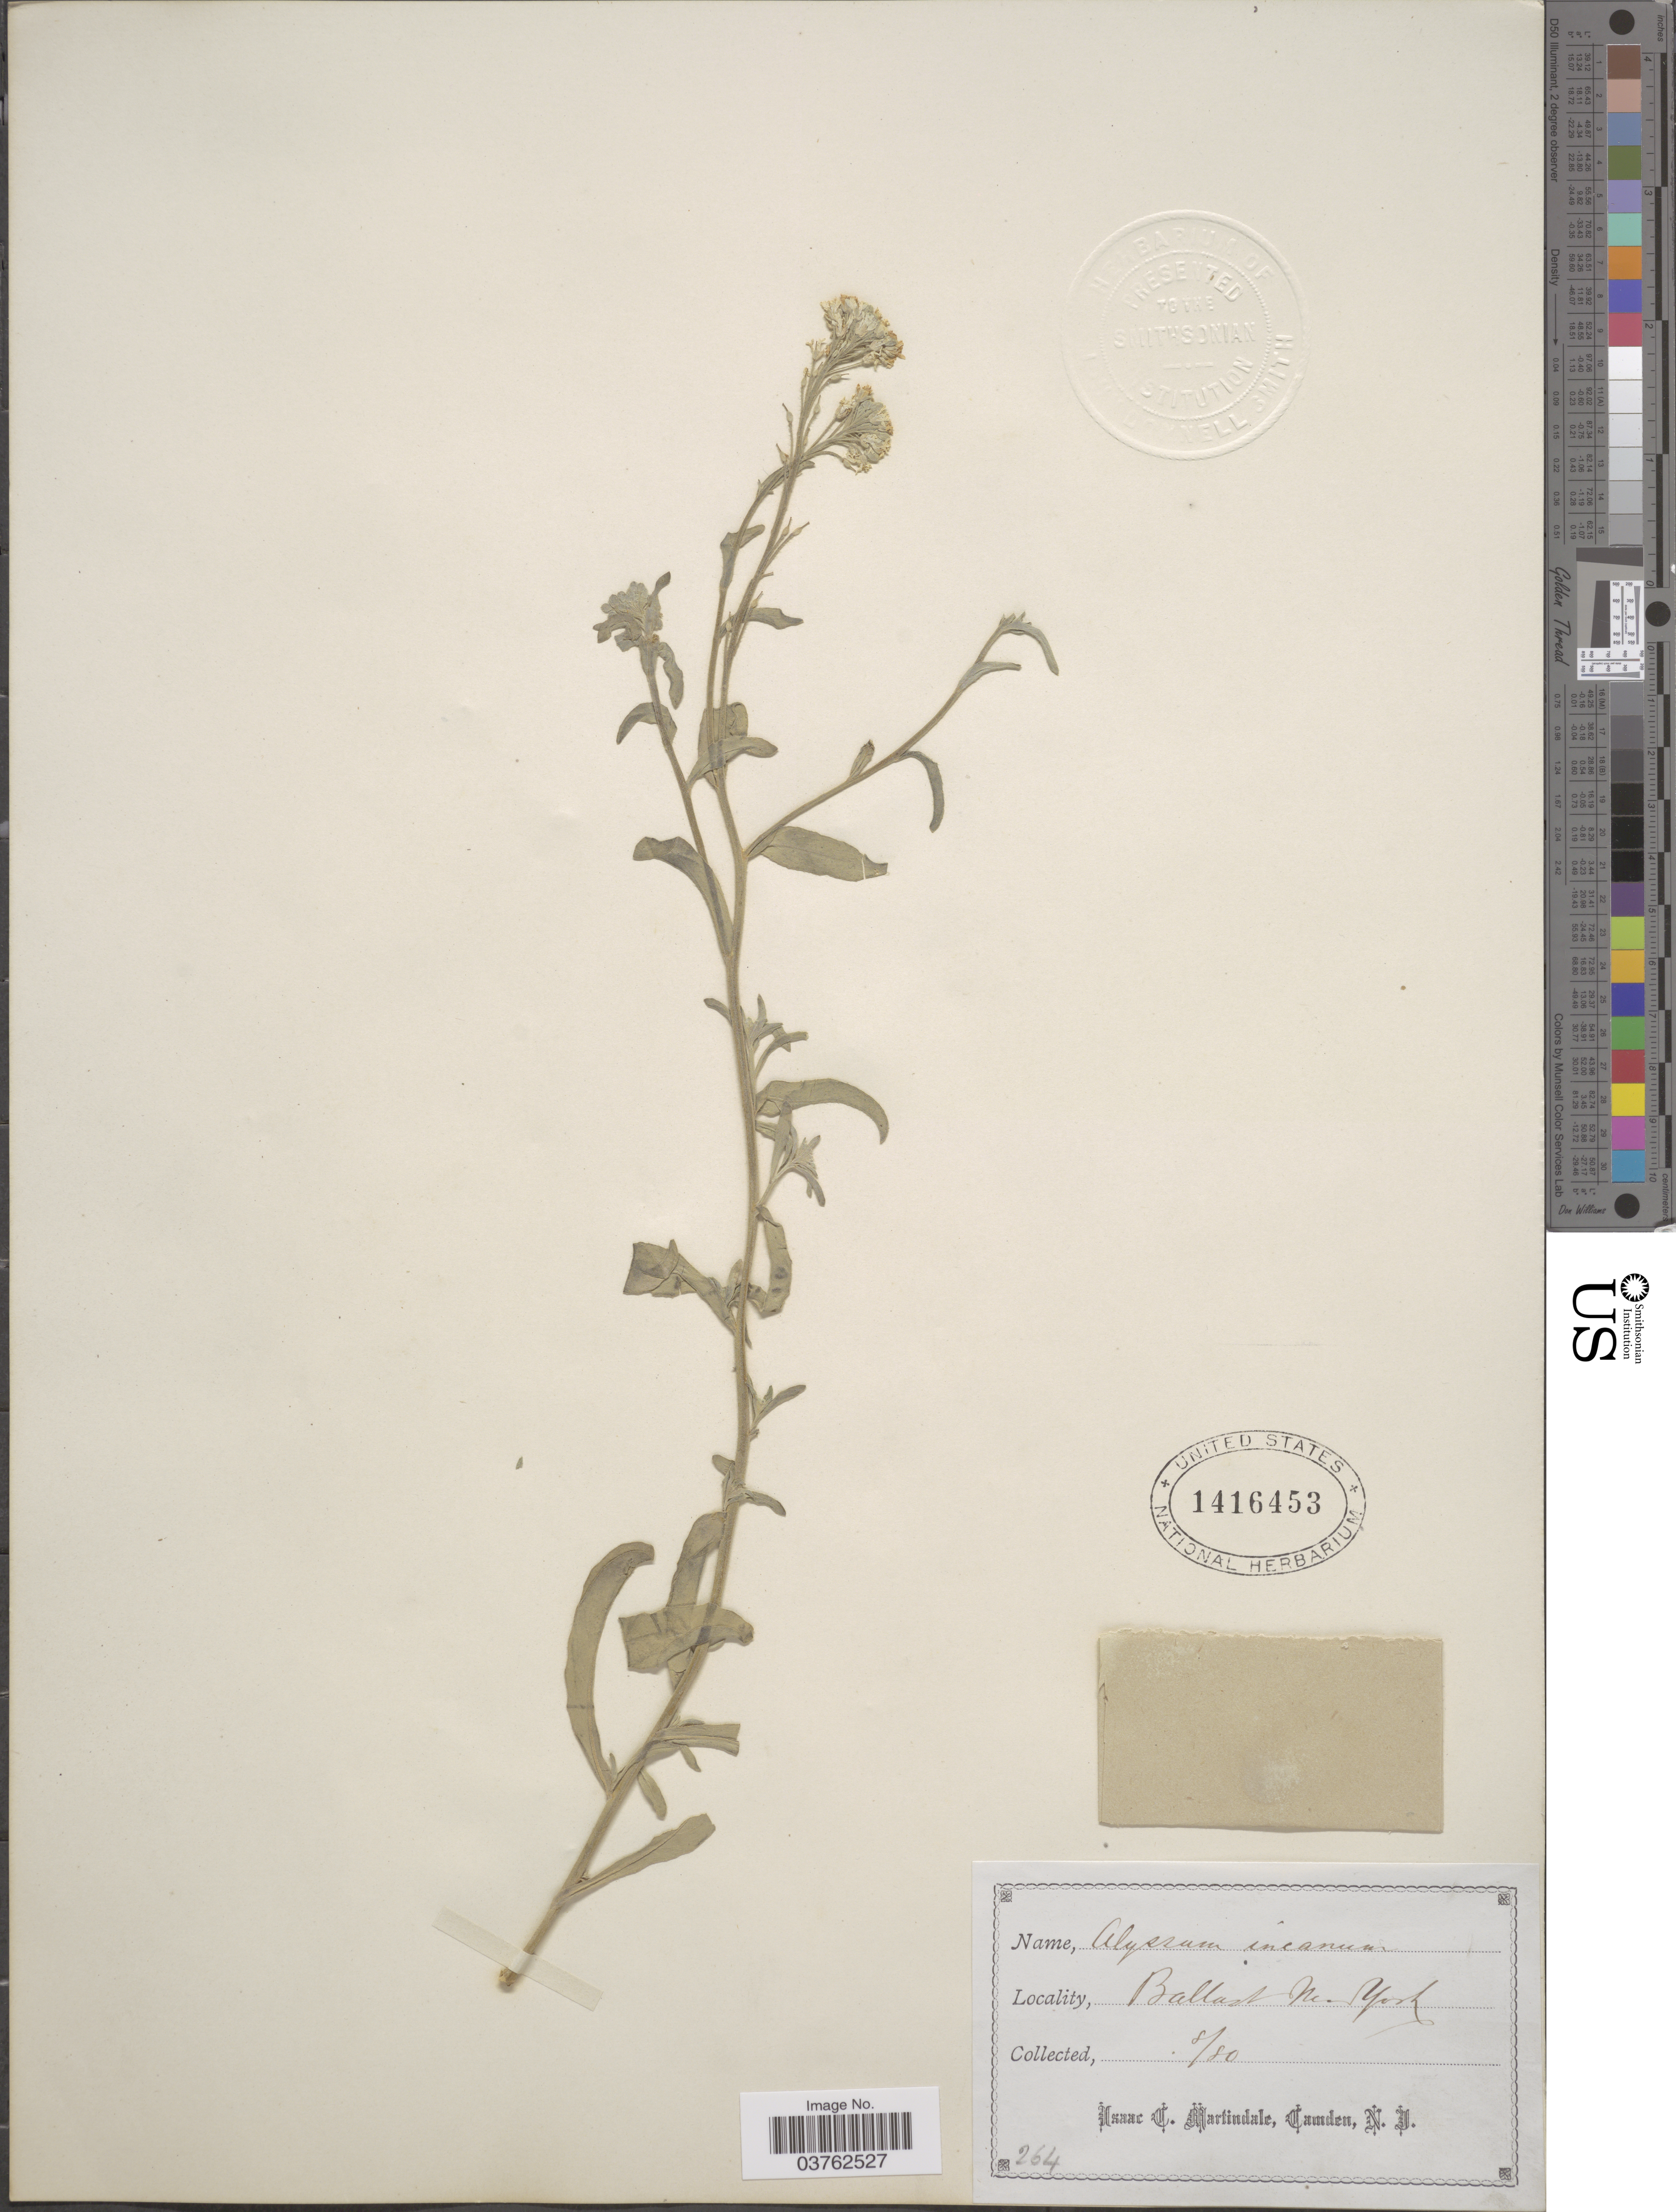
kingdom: Plantae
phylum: Tracheophyta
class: Magnoliopsida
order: Brassicales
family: Brassicaceae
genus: Berteroa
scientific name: Berteroa incana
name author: (L.) DC.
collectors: I. C. Martindale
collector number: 264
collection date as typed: Transcribed d/m/y: /8/80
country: United States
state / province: New York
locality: Ballast.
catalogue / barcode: US 1416453